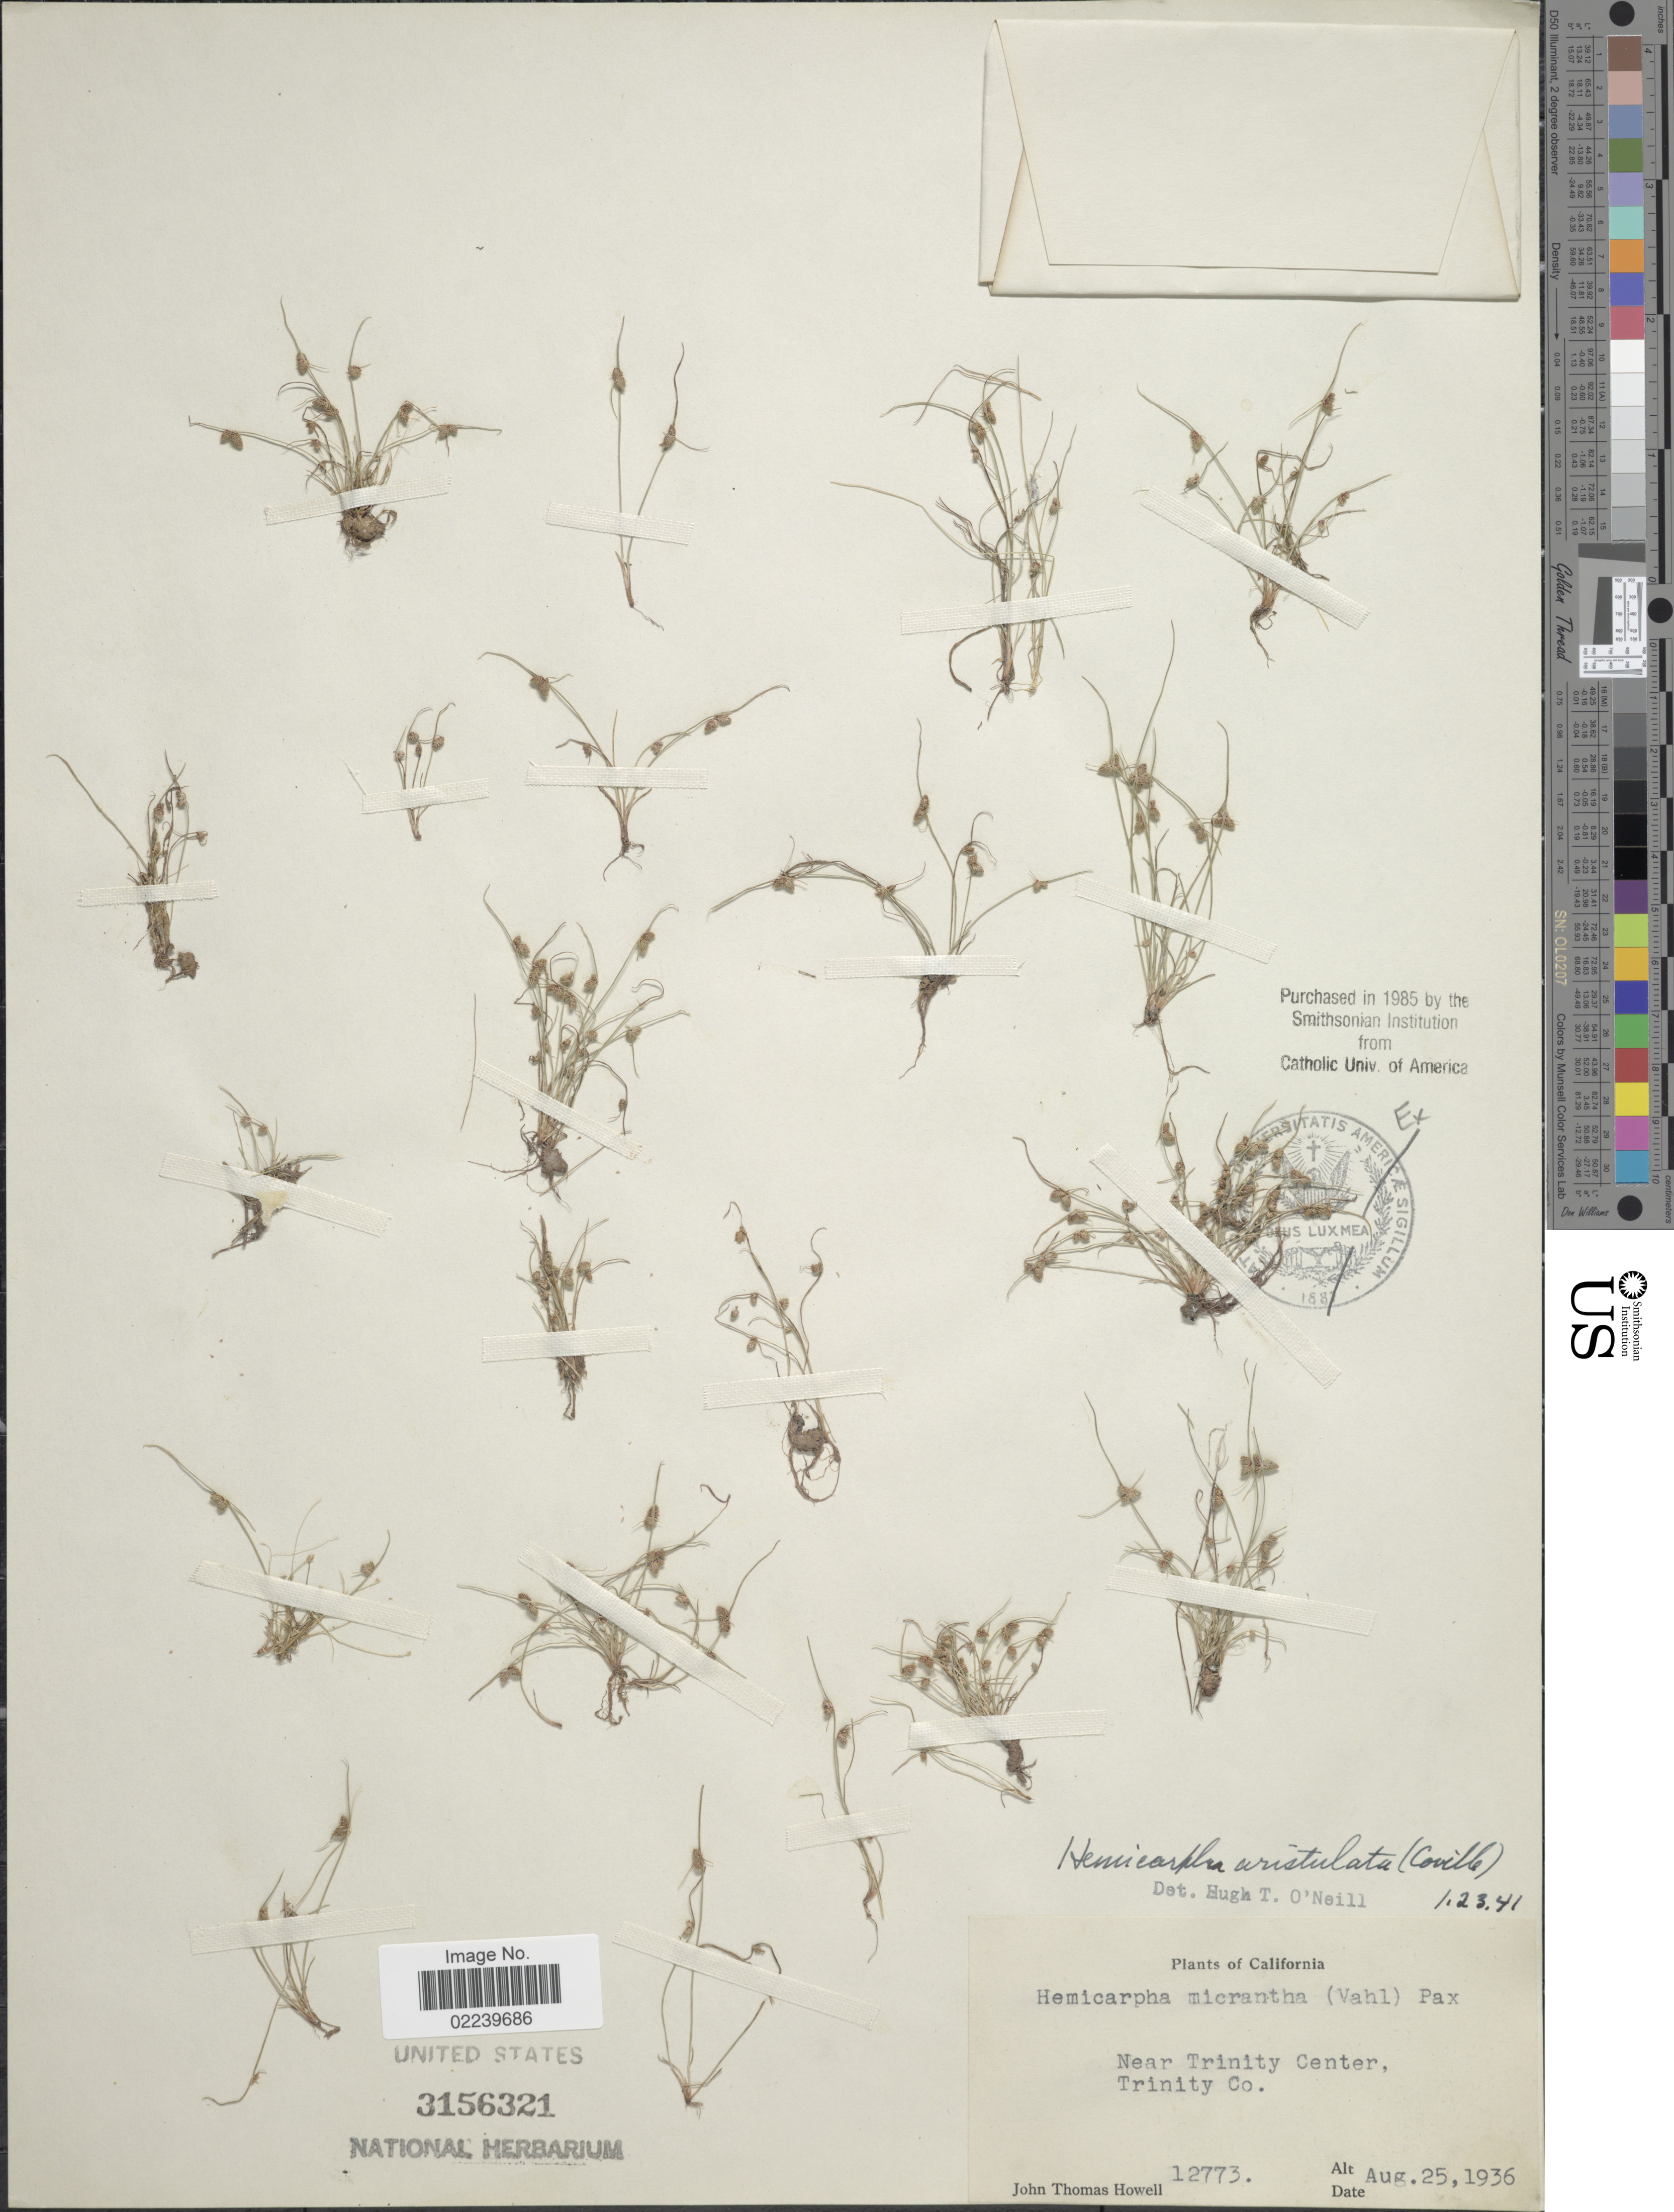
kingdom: Plantae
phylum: Tracheophyta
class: Liliopsida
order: Poales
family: Cyperaceae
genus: Cyperus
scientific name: Cyperus aristulatus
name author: (Coville) Bauters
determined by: Strong, M. T., (US), Smithsonian Institution - National Museum of Natural History (UNITED STATES)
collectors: J. T. Howell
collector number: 12773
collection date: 1935-08-25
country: United States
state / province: California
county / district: Trinity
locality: Near Trinity Center, Trinity Co.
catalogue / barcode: US 3156321